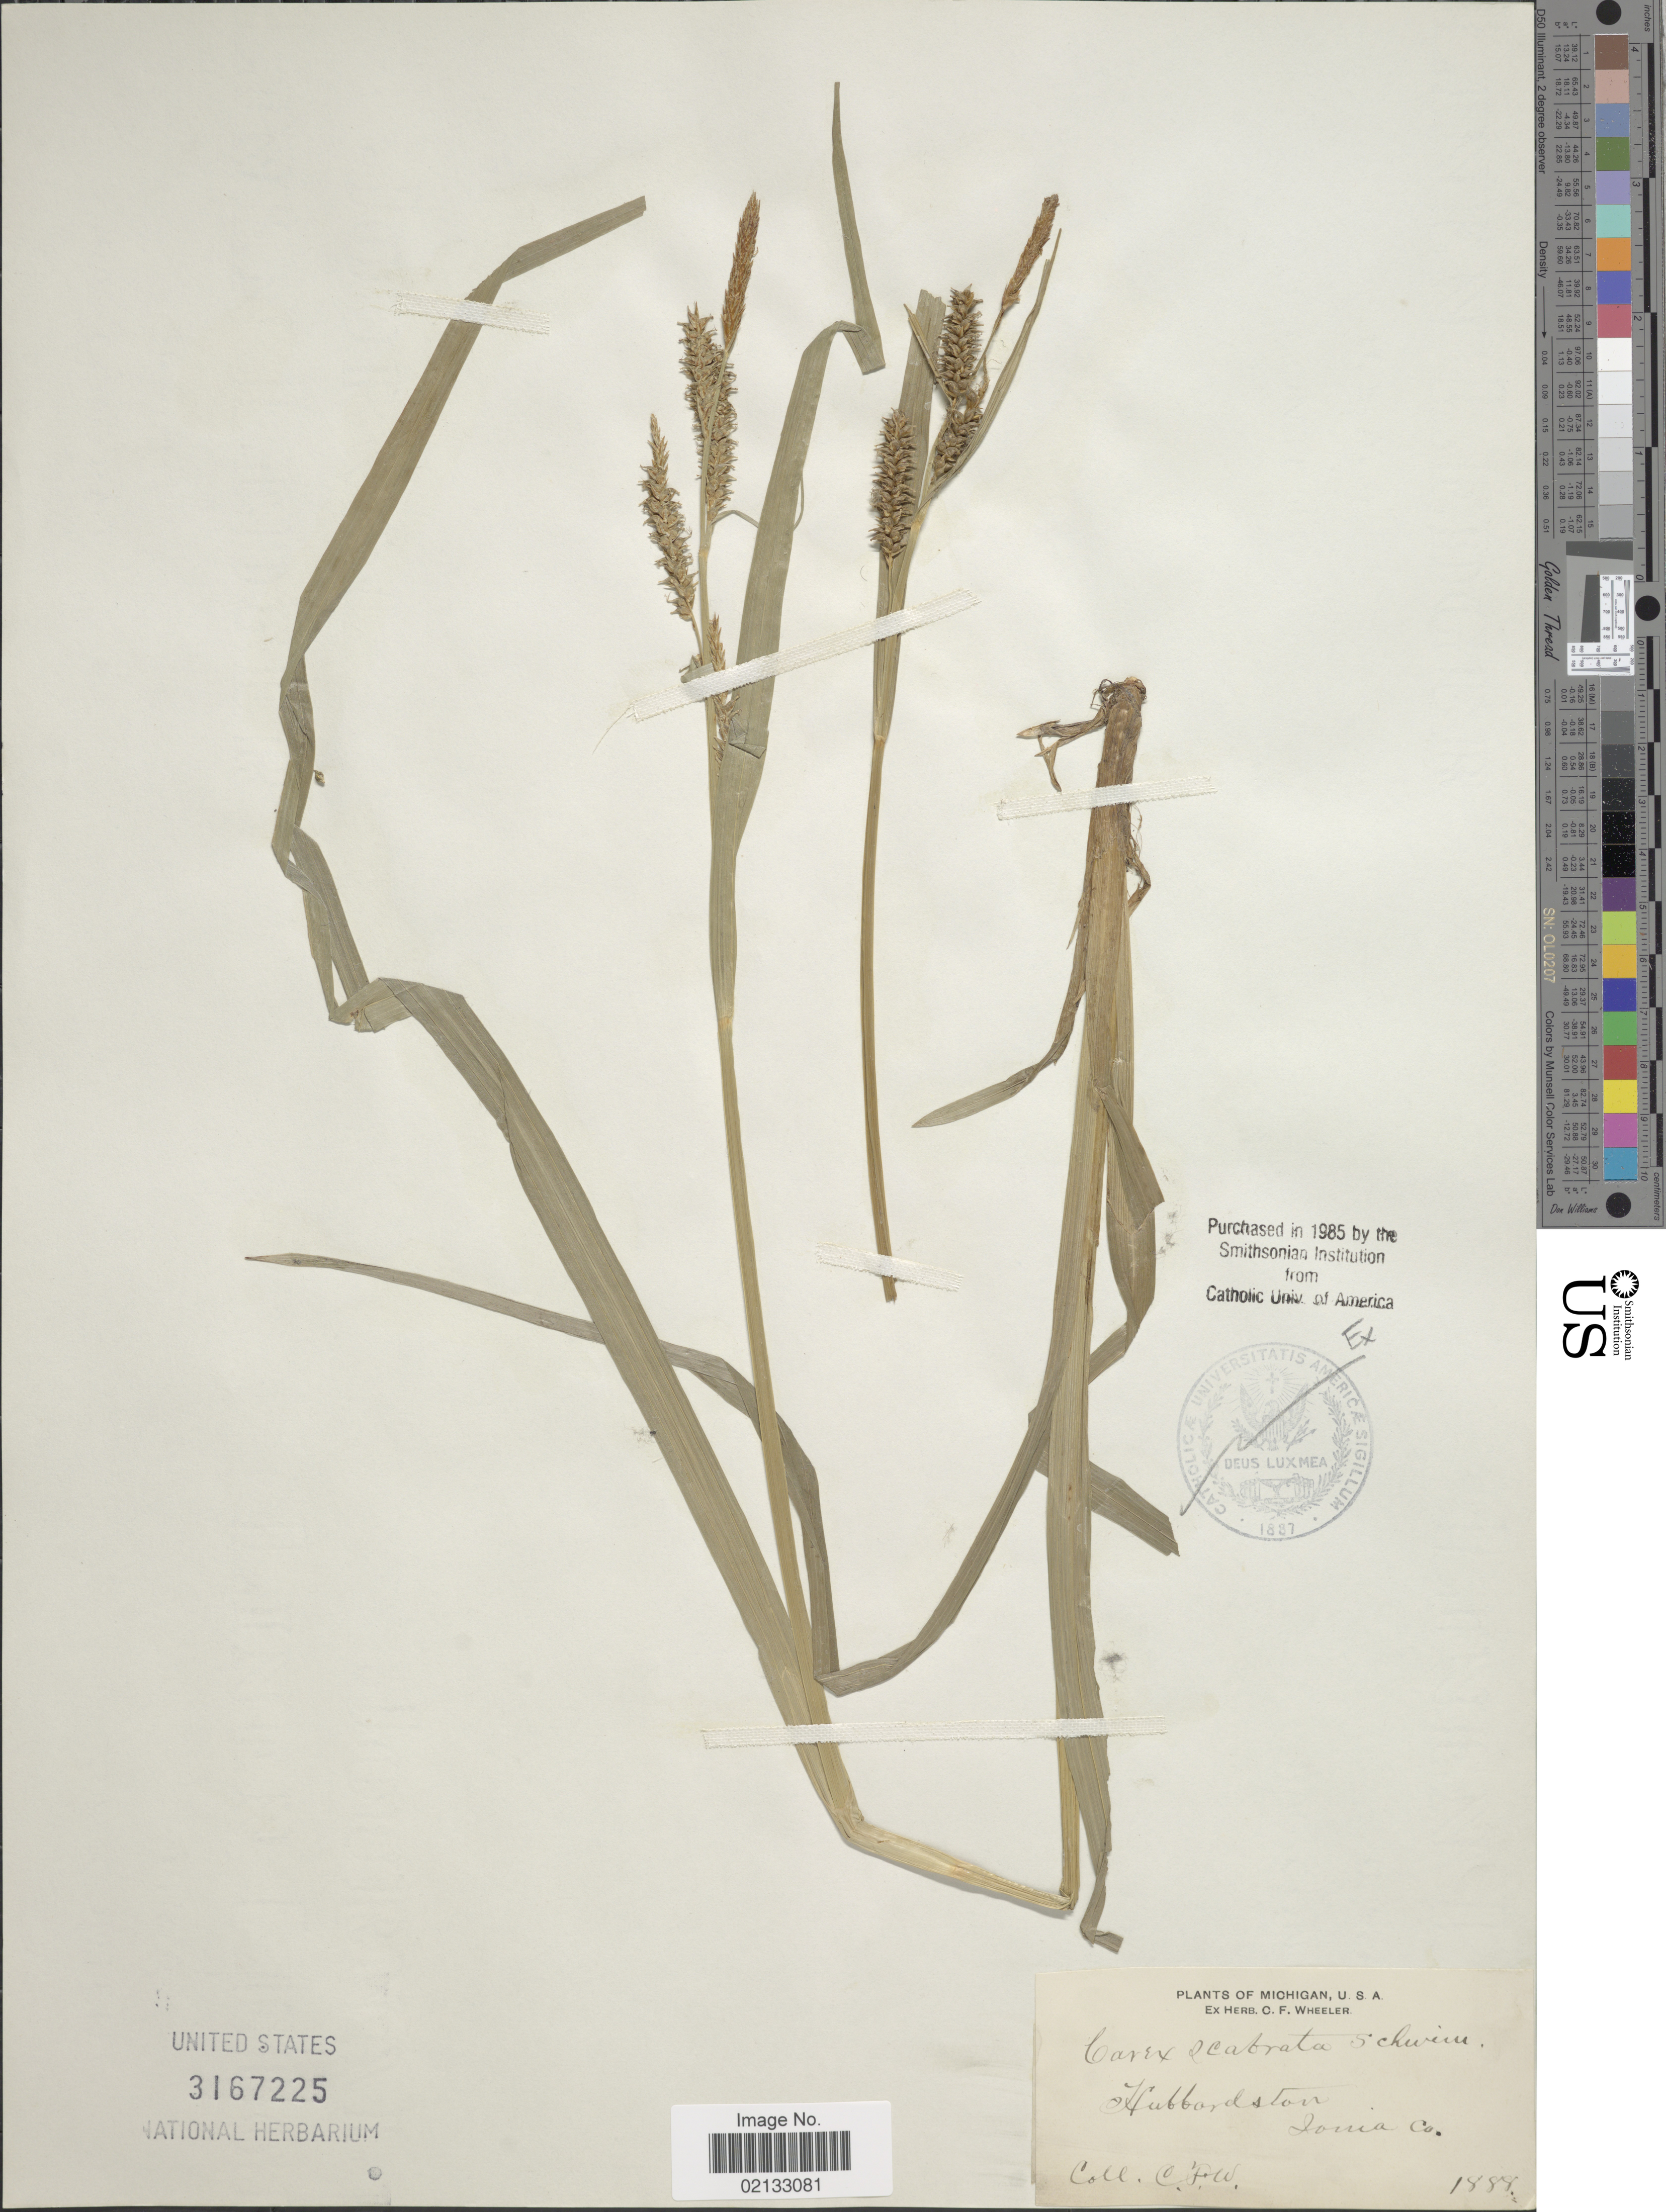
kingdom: Plantae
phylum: Tracheophyta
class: Liliopsida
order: Poales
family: Cyperaceae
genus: Carex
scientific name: Carex scabrata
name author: Schwein.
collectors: C. Wheeler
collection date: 1888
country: United States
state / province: Michigan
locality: Hubbardston, Ionia Co.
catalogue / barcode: US 3167225